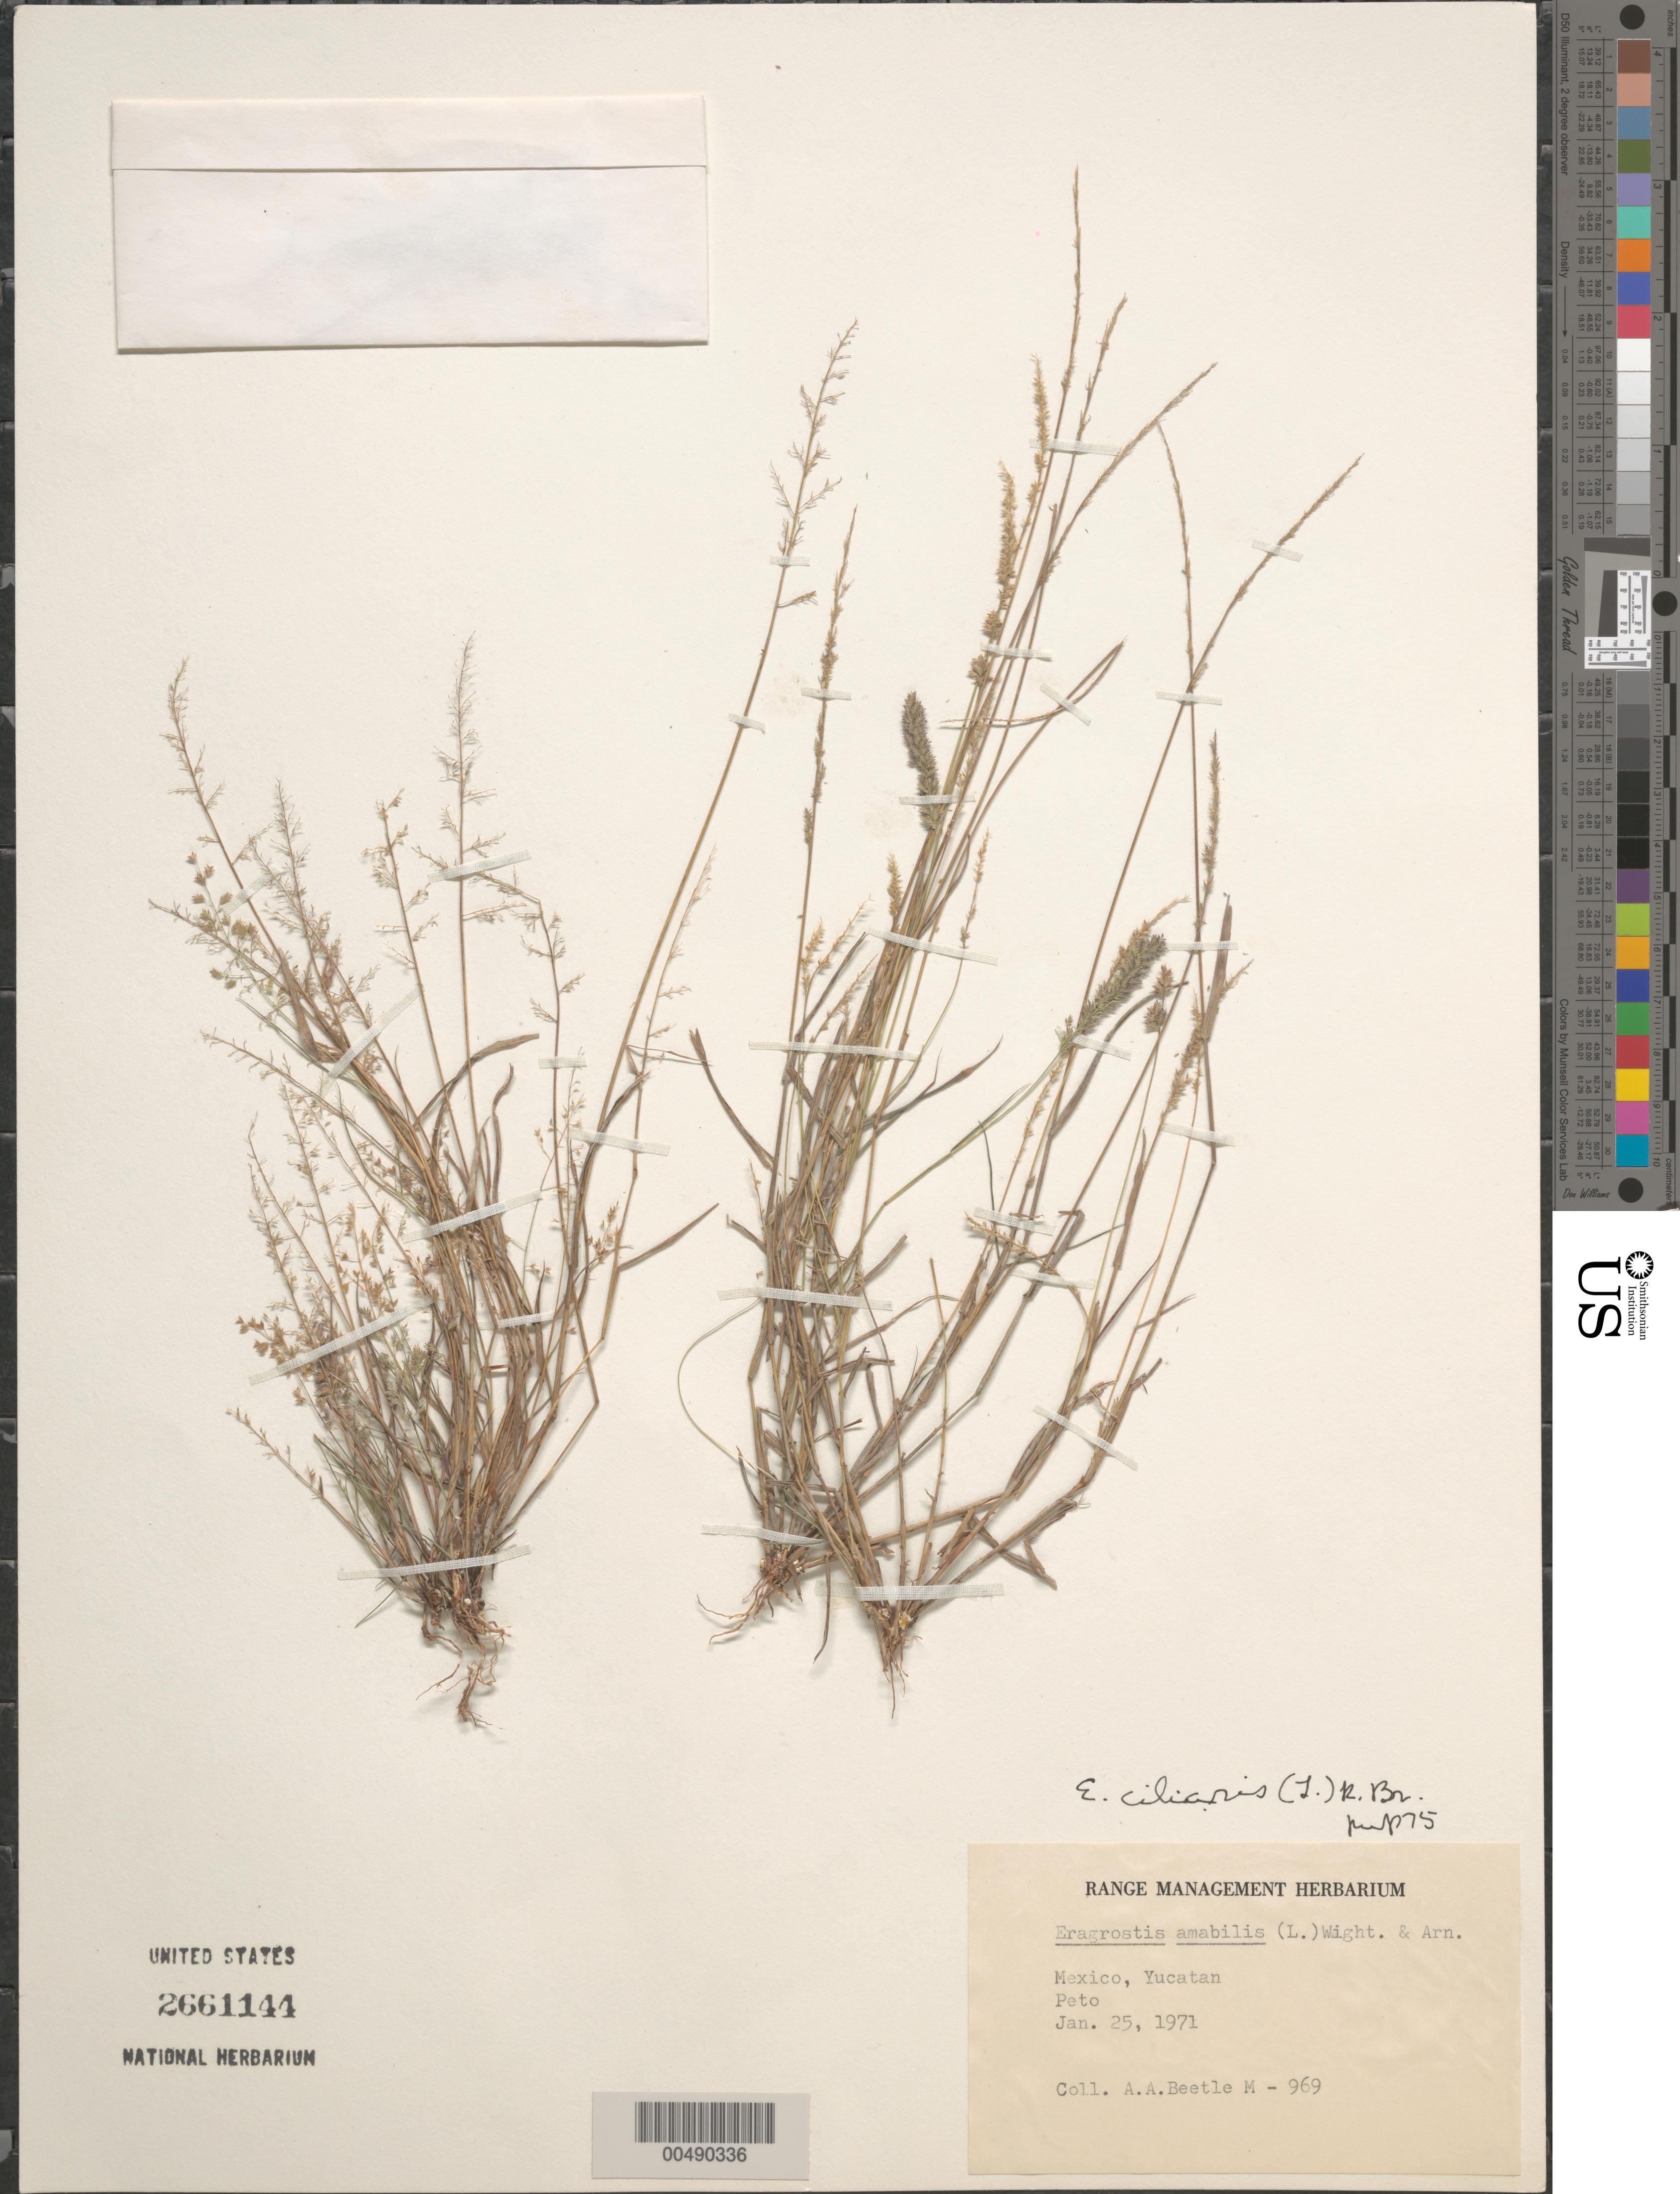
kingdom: Plantae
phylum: Tracheophyta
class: Liliopsida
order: Poales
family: Poaceae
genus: Eragrostis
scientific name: Eragrostis ciliaris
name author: (L.) R. Br.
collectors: A. A. Beetle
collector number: M-969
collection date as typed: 25 Jan 1971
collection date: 1971-01-25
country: Mexico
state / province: Yucatan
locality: Peto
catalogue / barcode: US 2661144